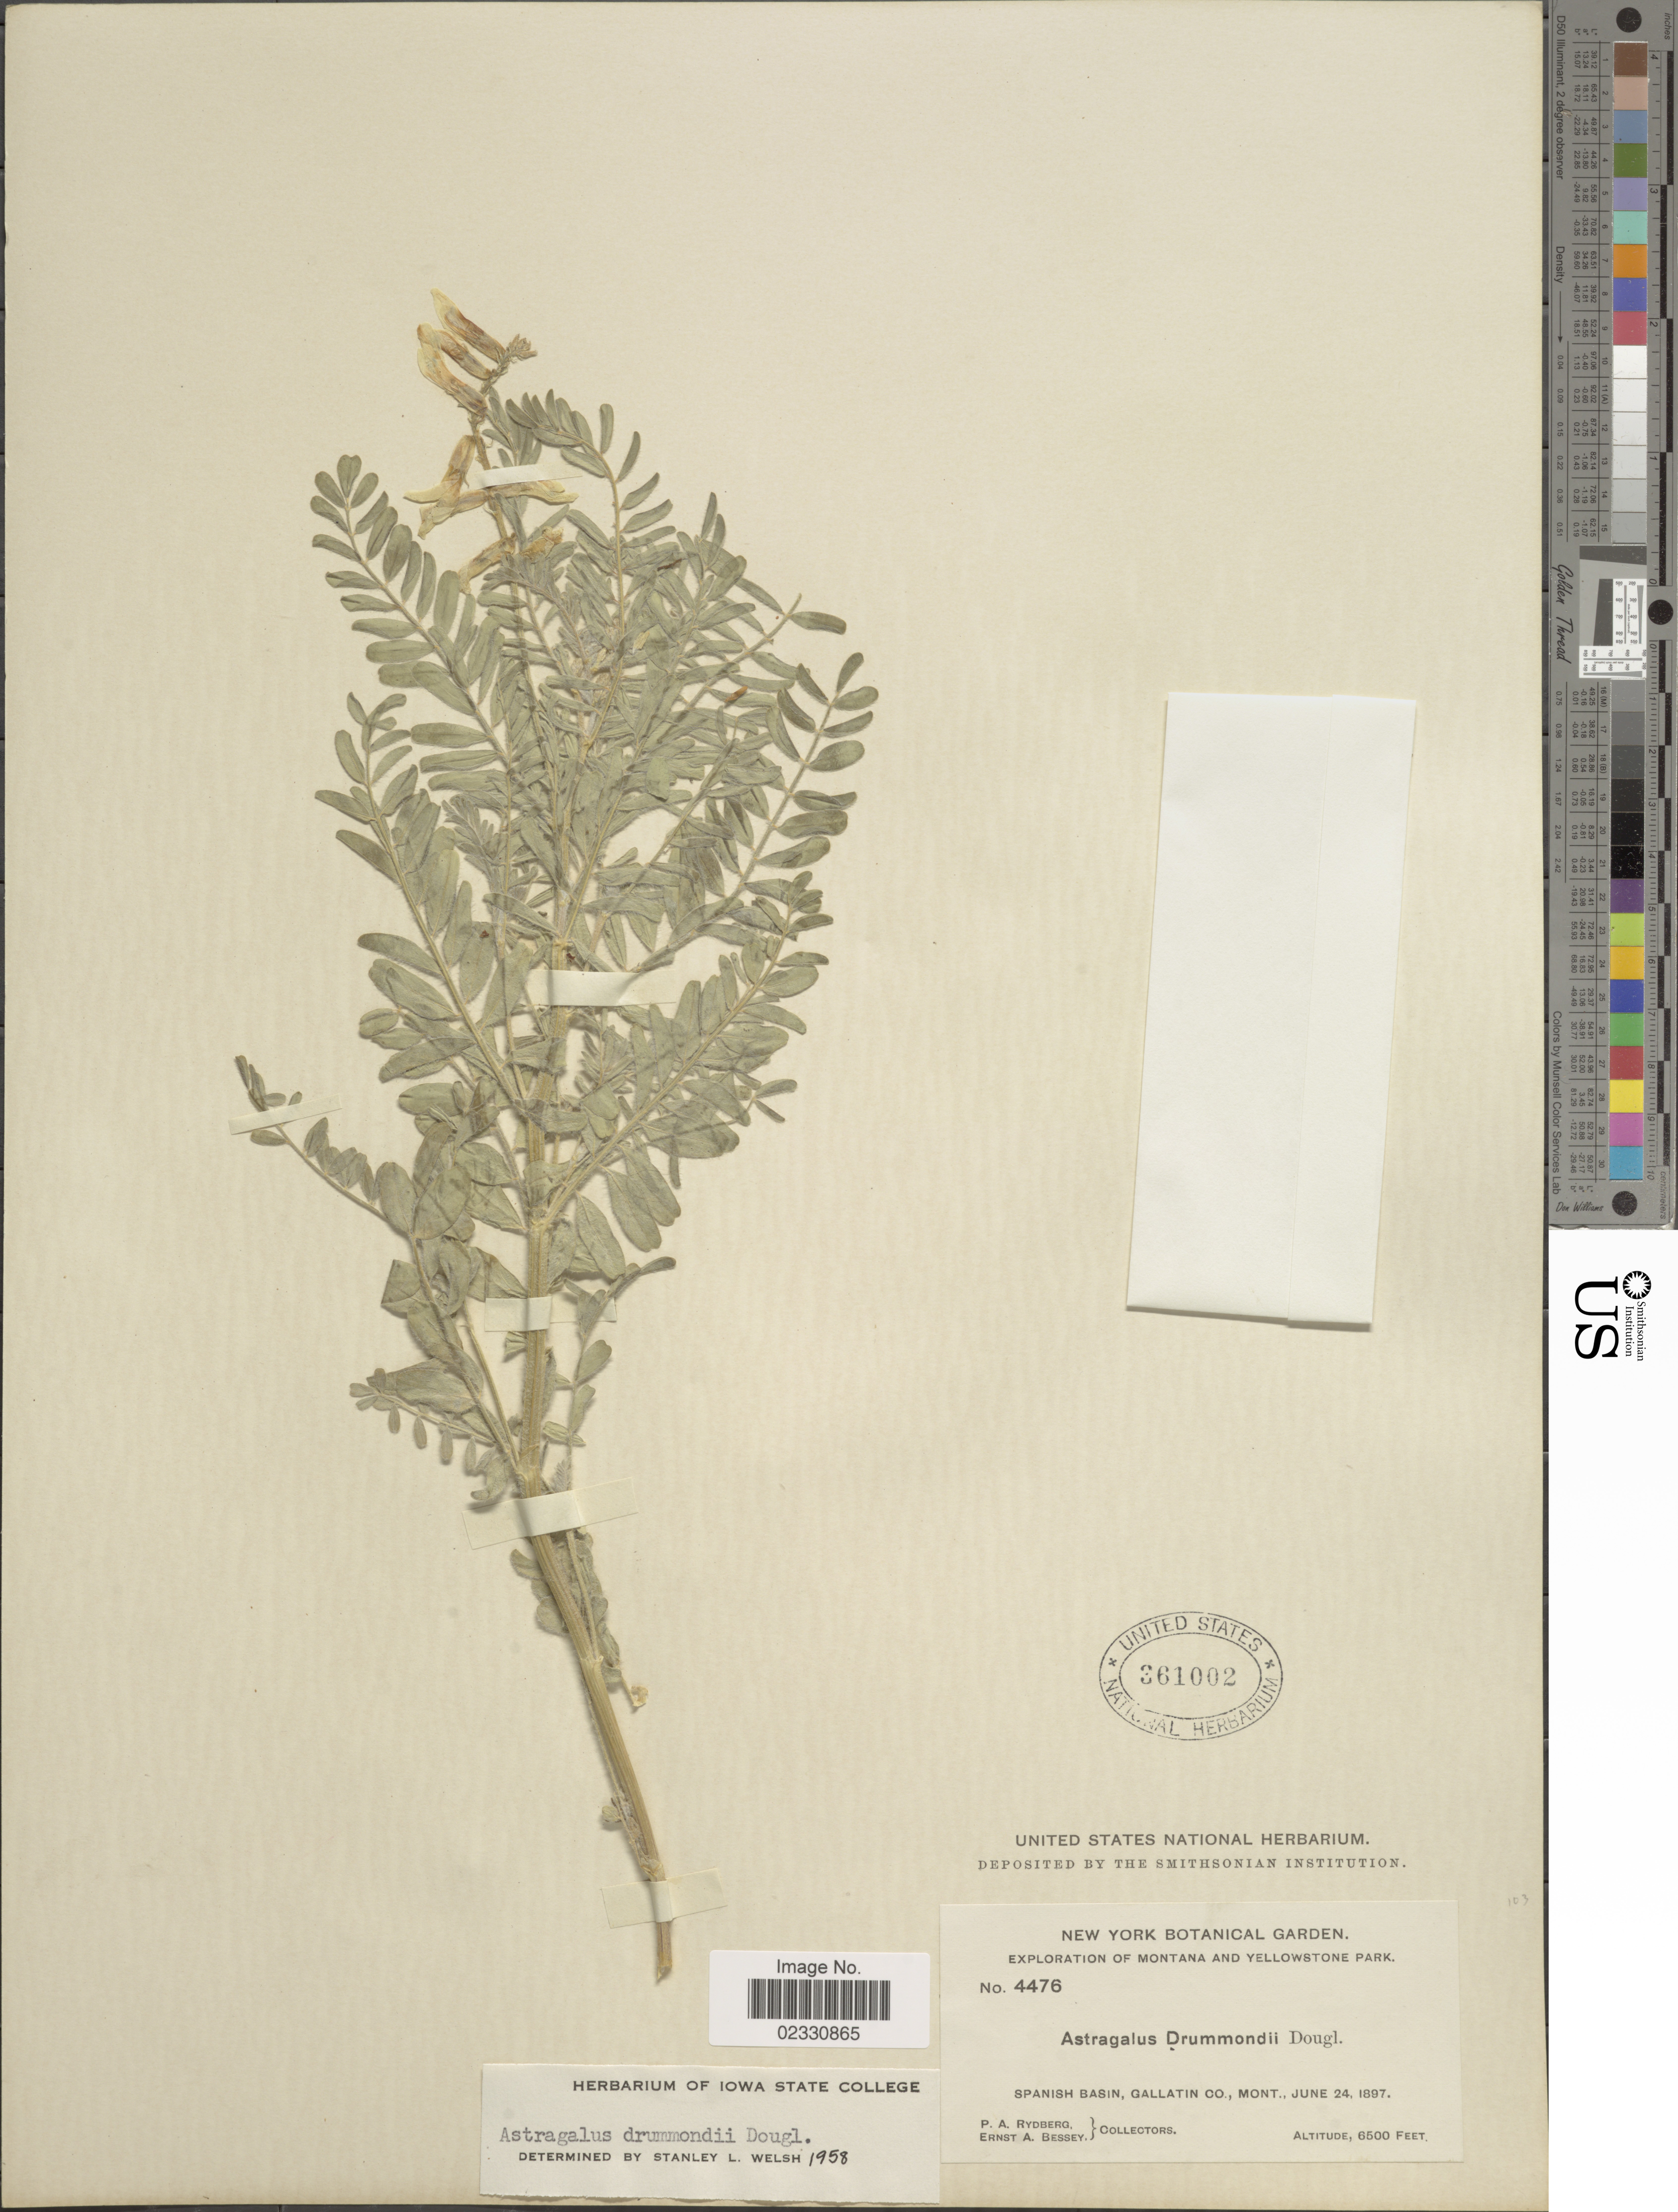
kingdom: Plantae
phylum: Tracheophyta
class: Magnoliopsida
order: Fabales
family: Fabaceae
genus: Astragalus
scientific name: Astragalus drummondii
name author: Hook.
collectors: P. A. Rydberg & E. A. Bessey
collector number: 4476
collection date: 1897-06-24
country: United States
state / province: Montana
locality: Montana and Yellowstone Park, Spanish Basin, Gallatin Co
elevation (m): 1981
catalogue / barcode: US 361002